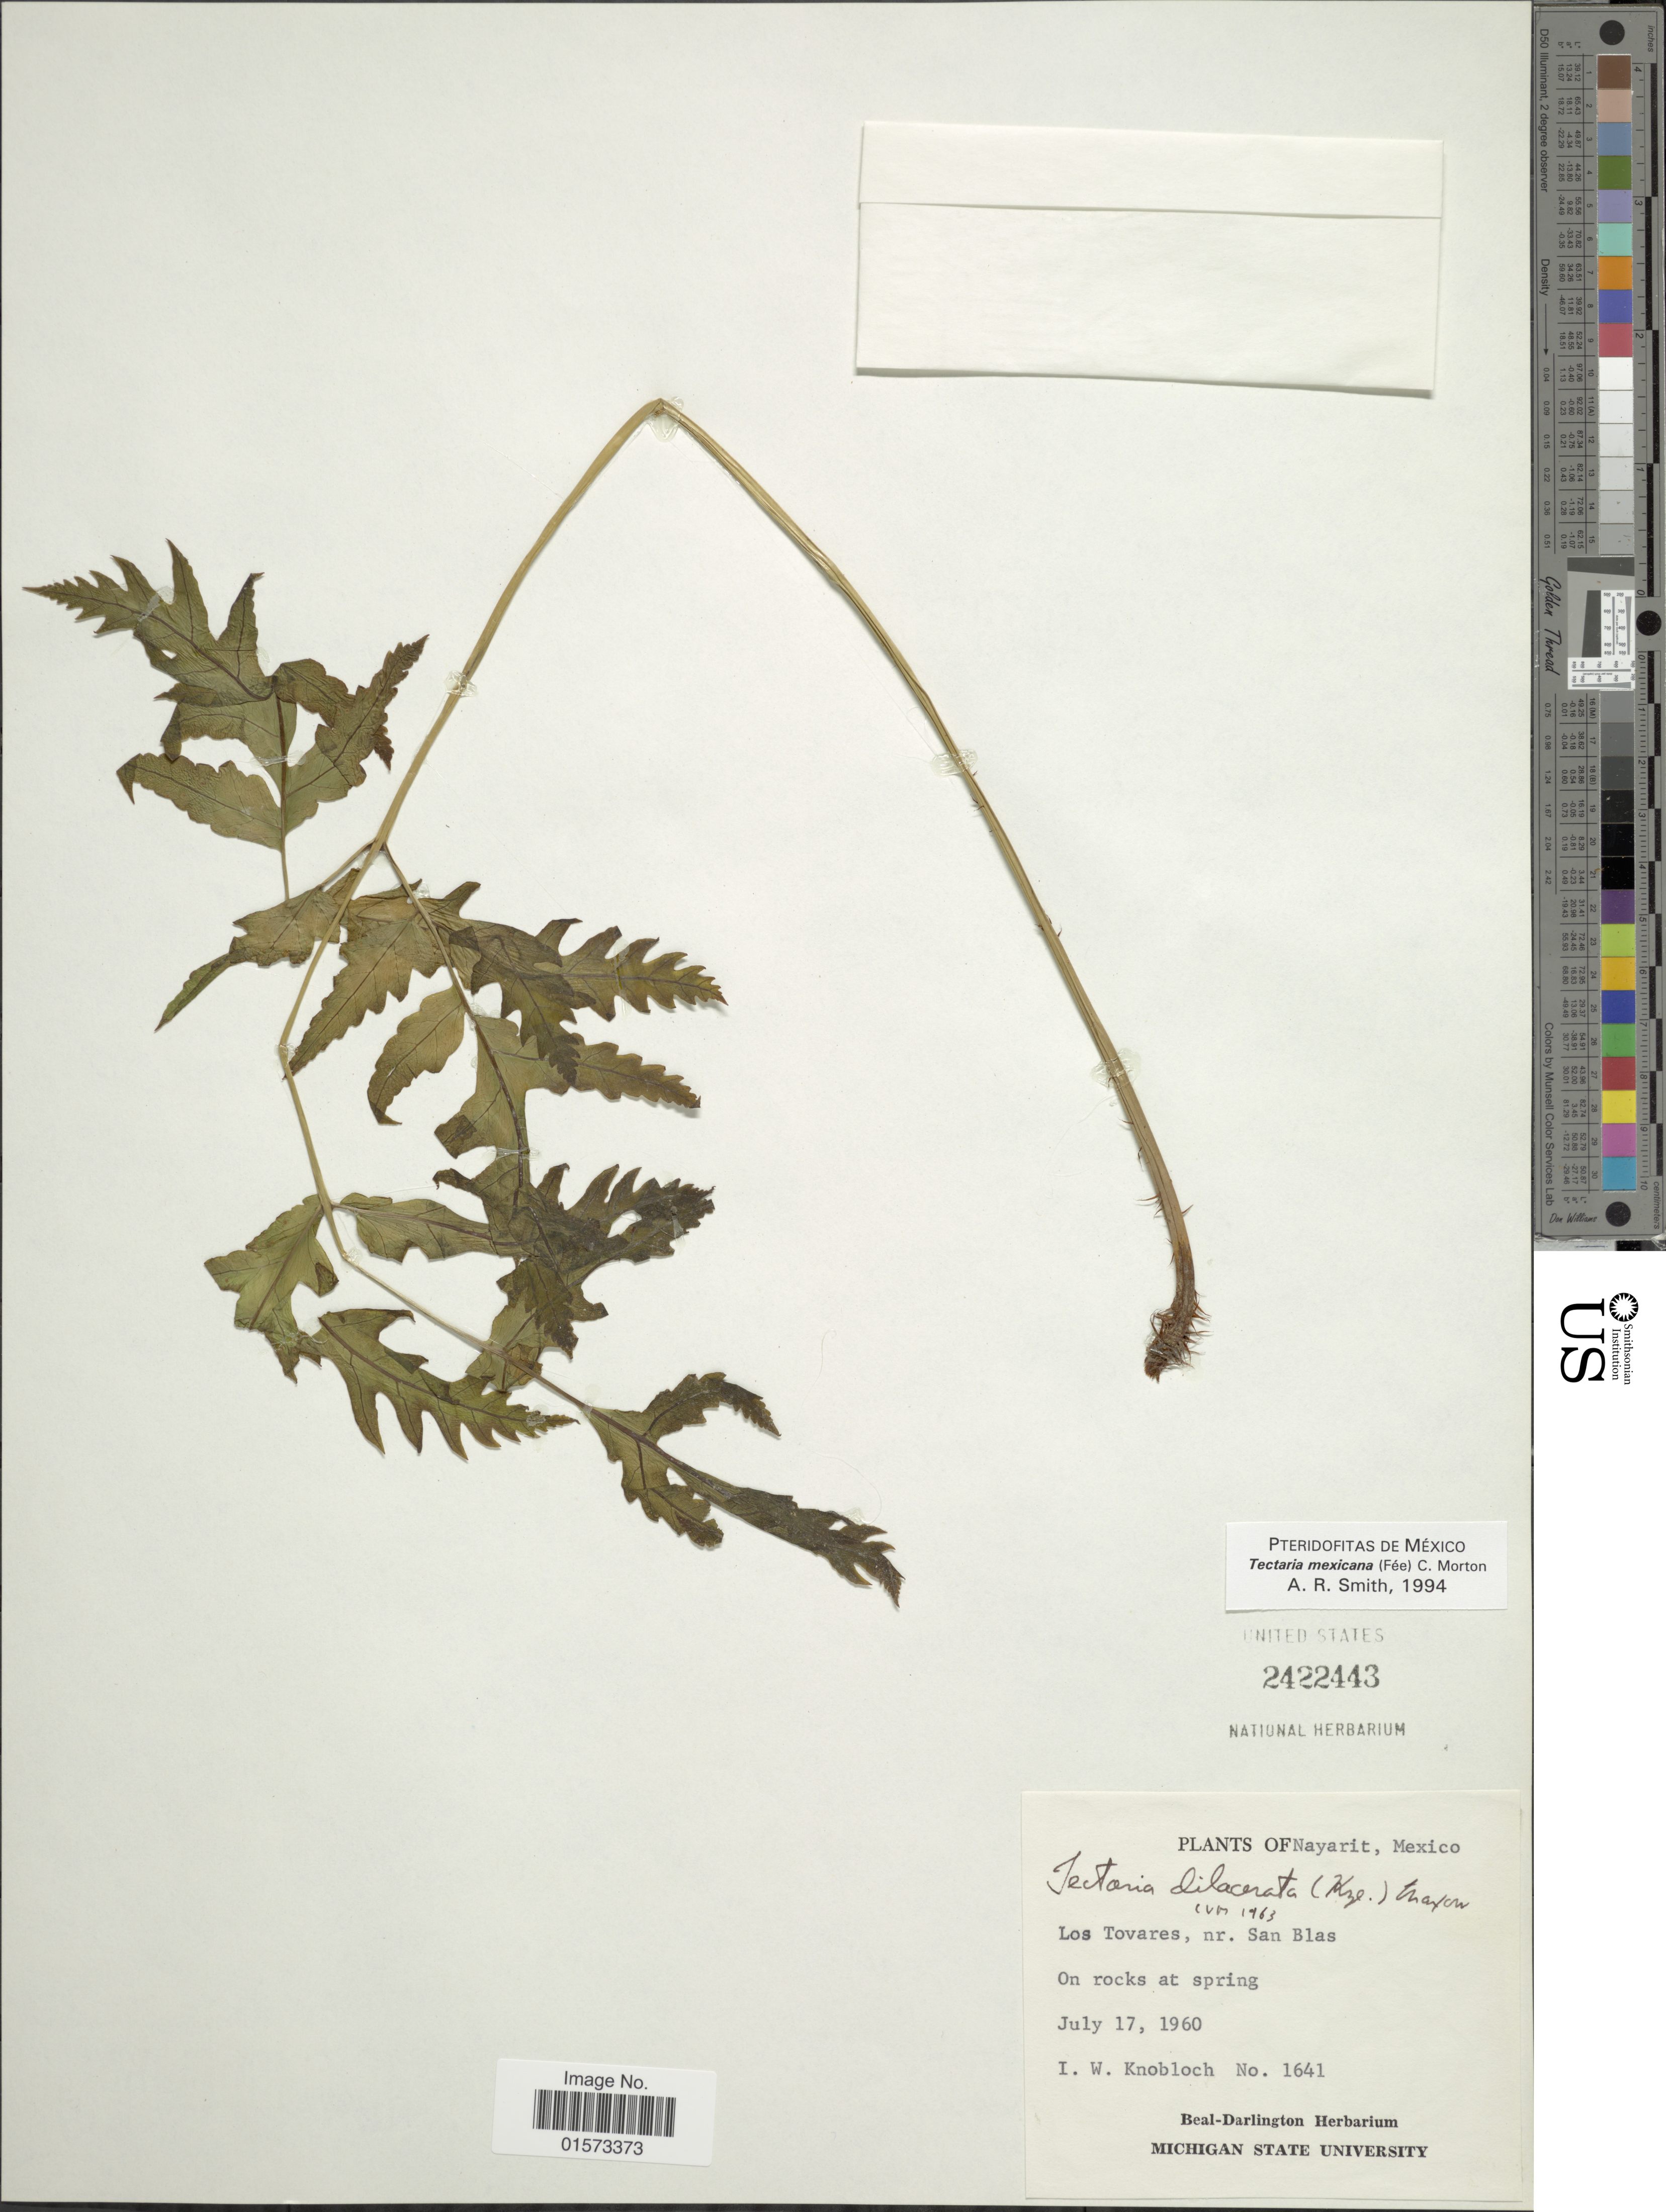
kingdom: Plantae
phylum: Tracheophyta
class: Polypodiopsida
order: Polypodiales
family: Tectariaceae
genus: Tectaria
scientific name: Tectaria mexicana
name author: (Fée) C.V. Morton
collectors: I. W. Knobloch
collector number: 1641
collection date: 1960-07-17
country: Mexico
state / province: Nayarit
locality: Los Tovares, nr. San Blas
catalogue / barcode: US 2422443